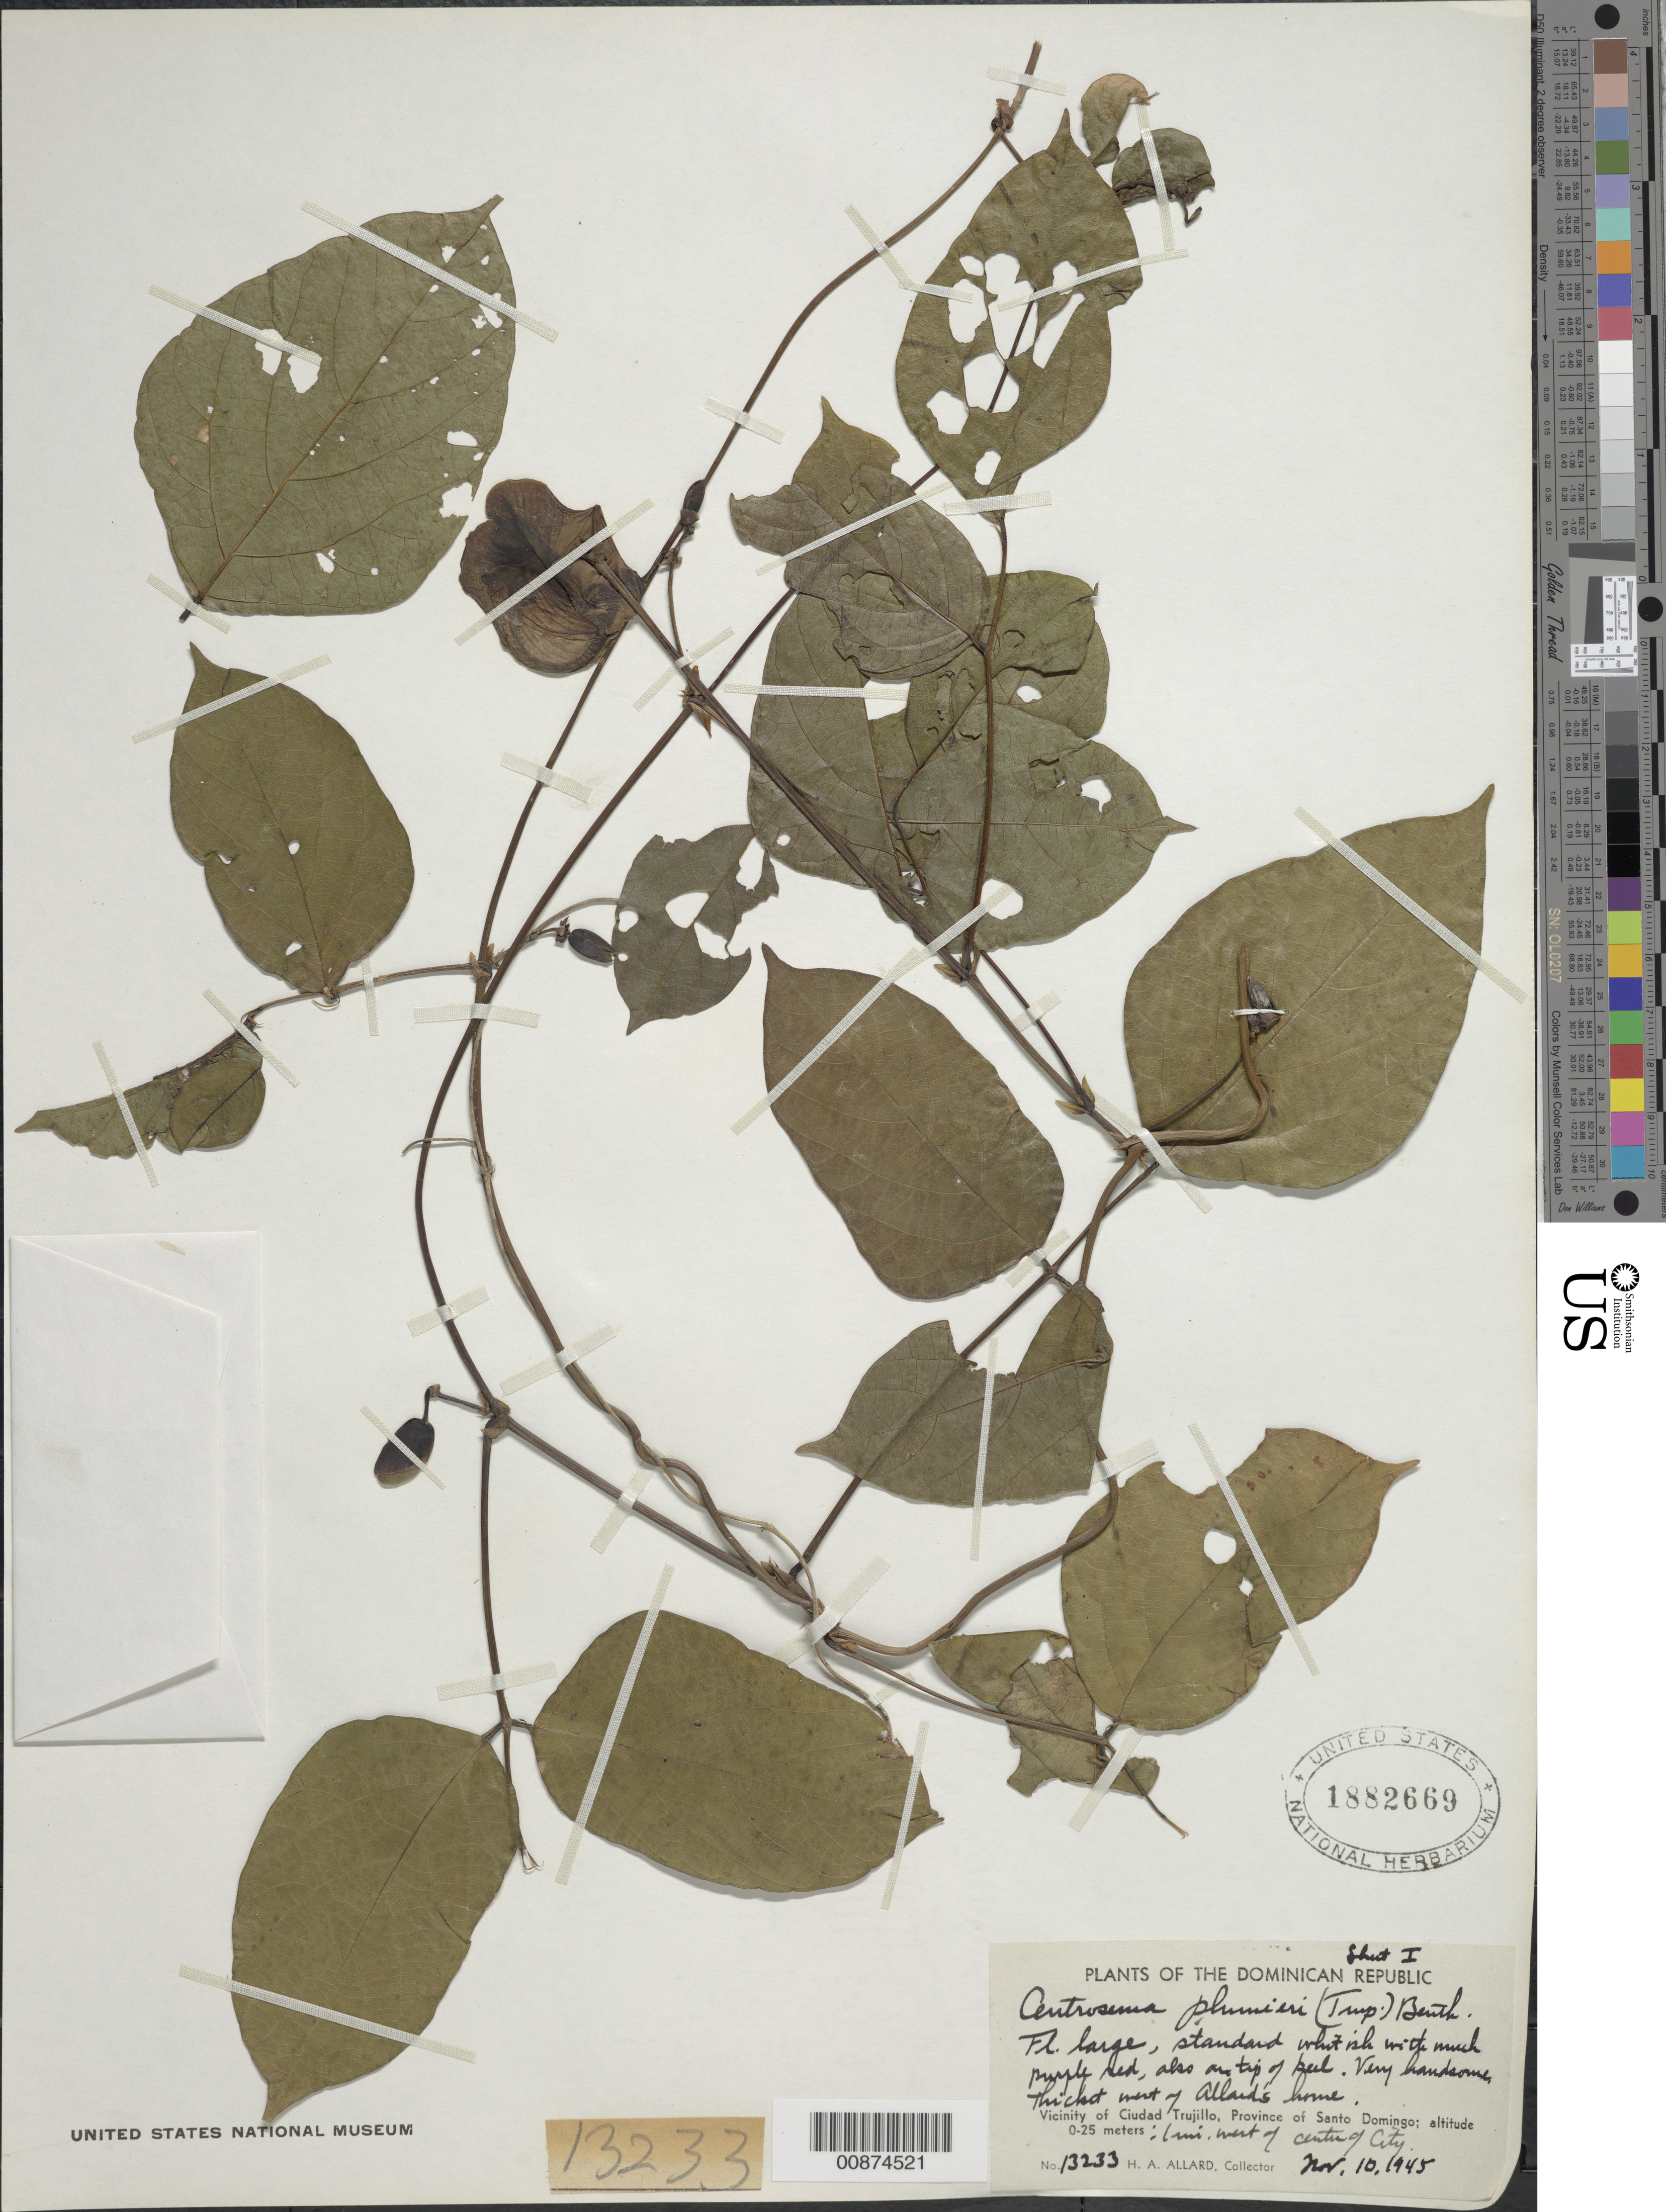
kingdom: Plantae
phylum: Tracheophyta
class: Magnoliopsida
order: Fabales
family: Fabaceae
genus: Centrosema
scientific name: Centrosema plumieri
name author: (Turpin ex Pers.) Benth.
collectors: H. A. Allard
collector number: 13233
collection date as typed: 10 Nov 1945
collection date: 1945-11-10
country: Dominican Republic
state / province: Distrito Nacional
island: Hispaniola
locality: Vicinity of Ciudad Trujillo, Province of Santo Domingo (obsolete). West of Howard Allard's home, 1 mi. W of center of city.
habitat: Very handsome thicket.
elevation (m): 0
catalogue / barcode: US 1882669